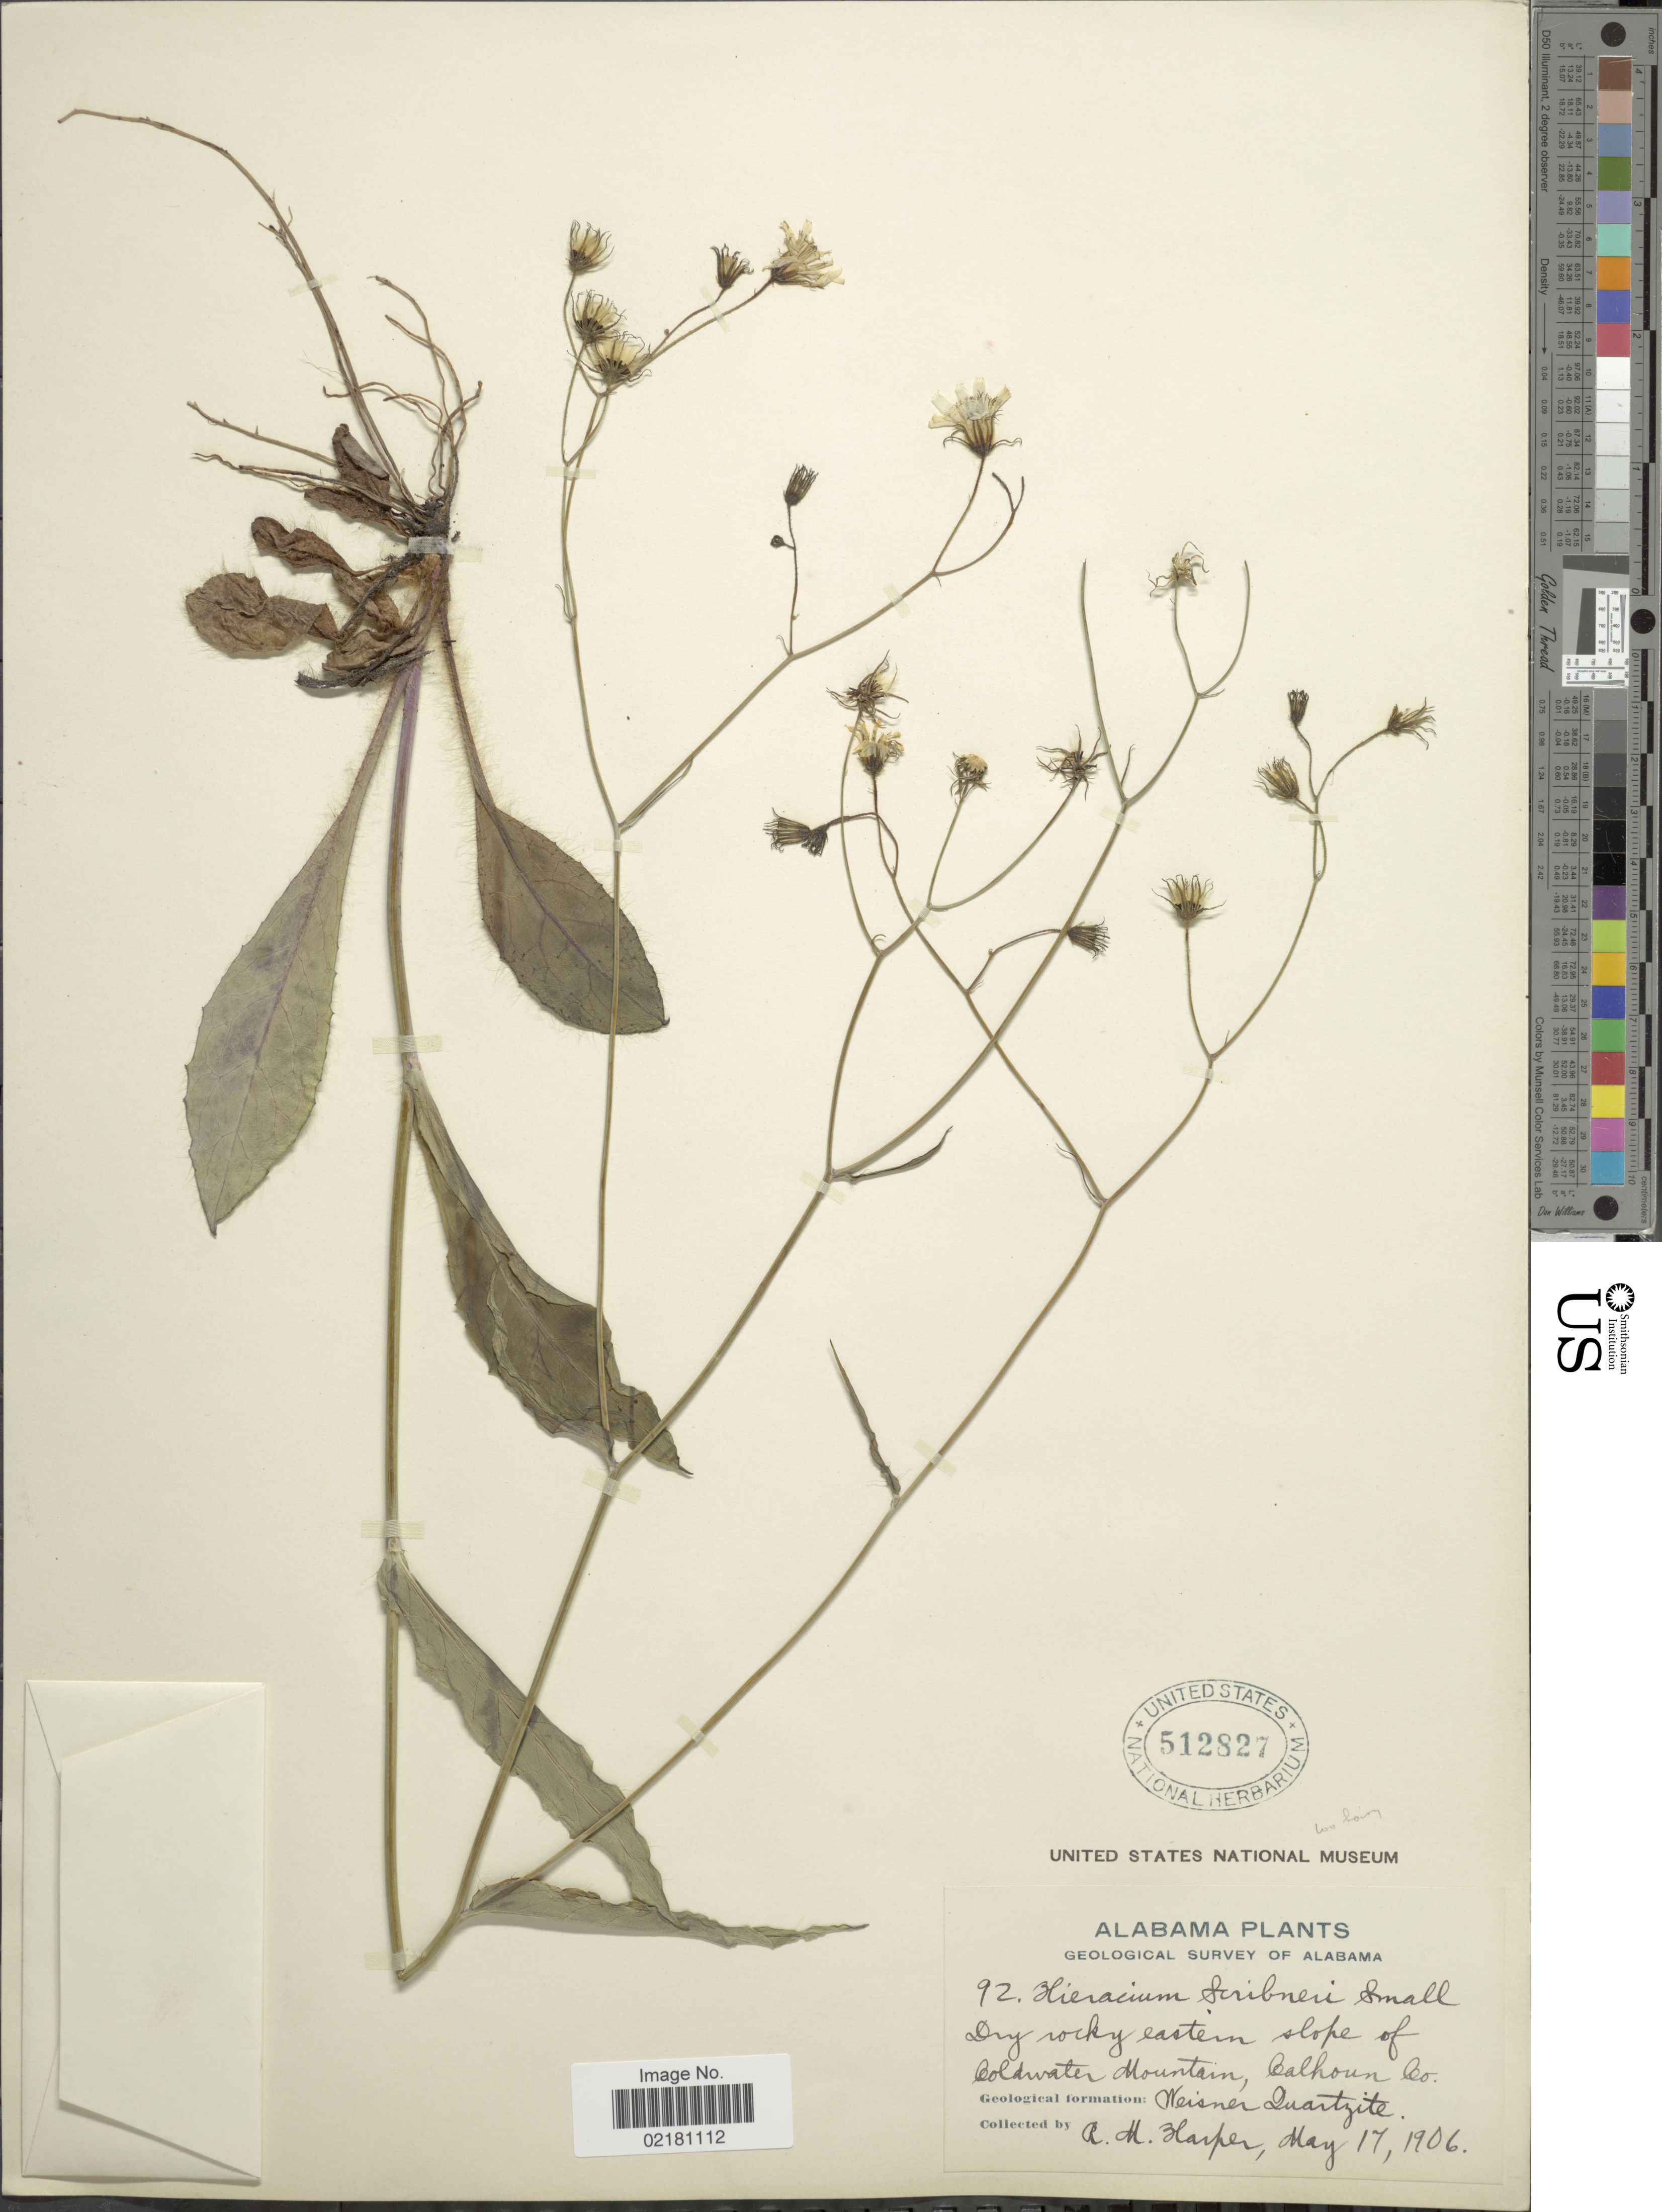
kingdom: Plantae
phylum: Tracheophyta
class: Magnoliopsida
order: Asterales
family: Asteraceae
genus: Hieracium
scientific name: Hieracium scribneri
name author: Small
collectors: R. H. Harper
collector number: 92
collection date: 1906-05-17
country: United States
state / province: Alabama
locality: Dry rocky eastern slope of Coldwater Mountain, Calhoun Co. Geological formation: Weisner Quartzite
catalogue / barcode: US 512827